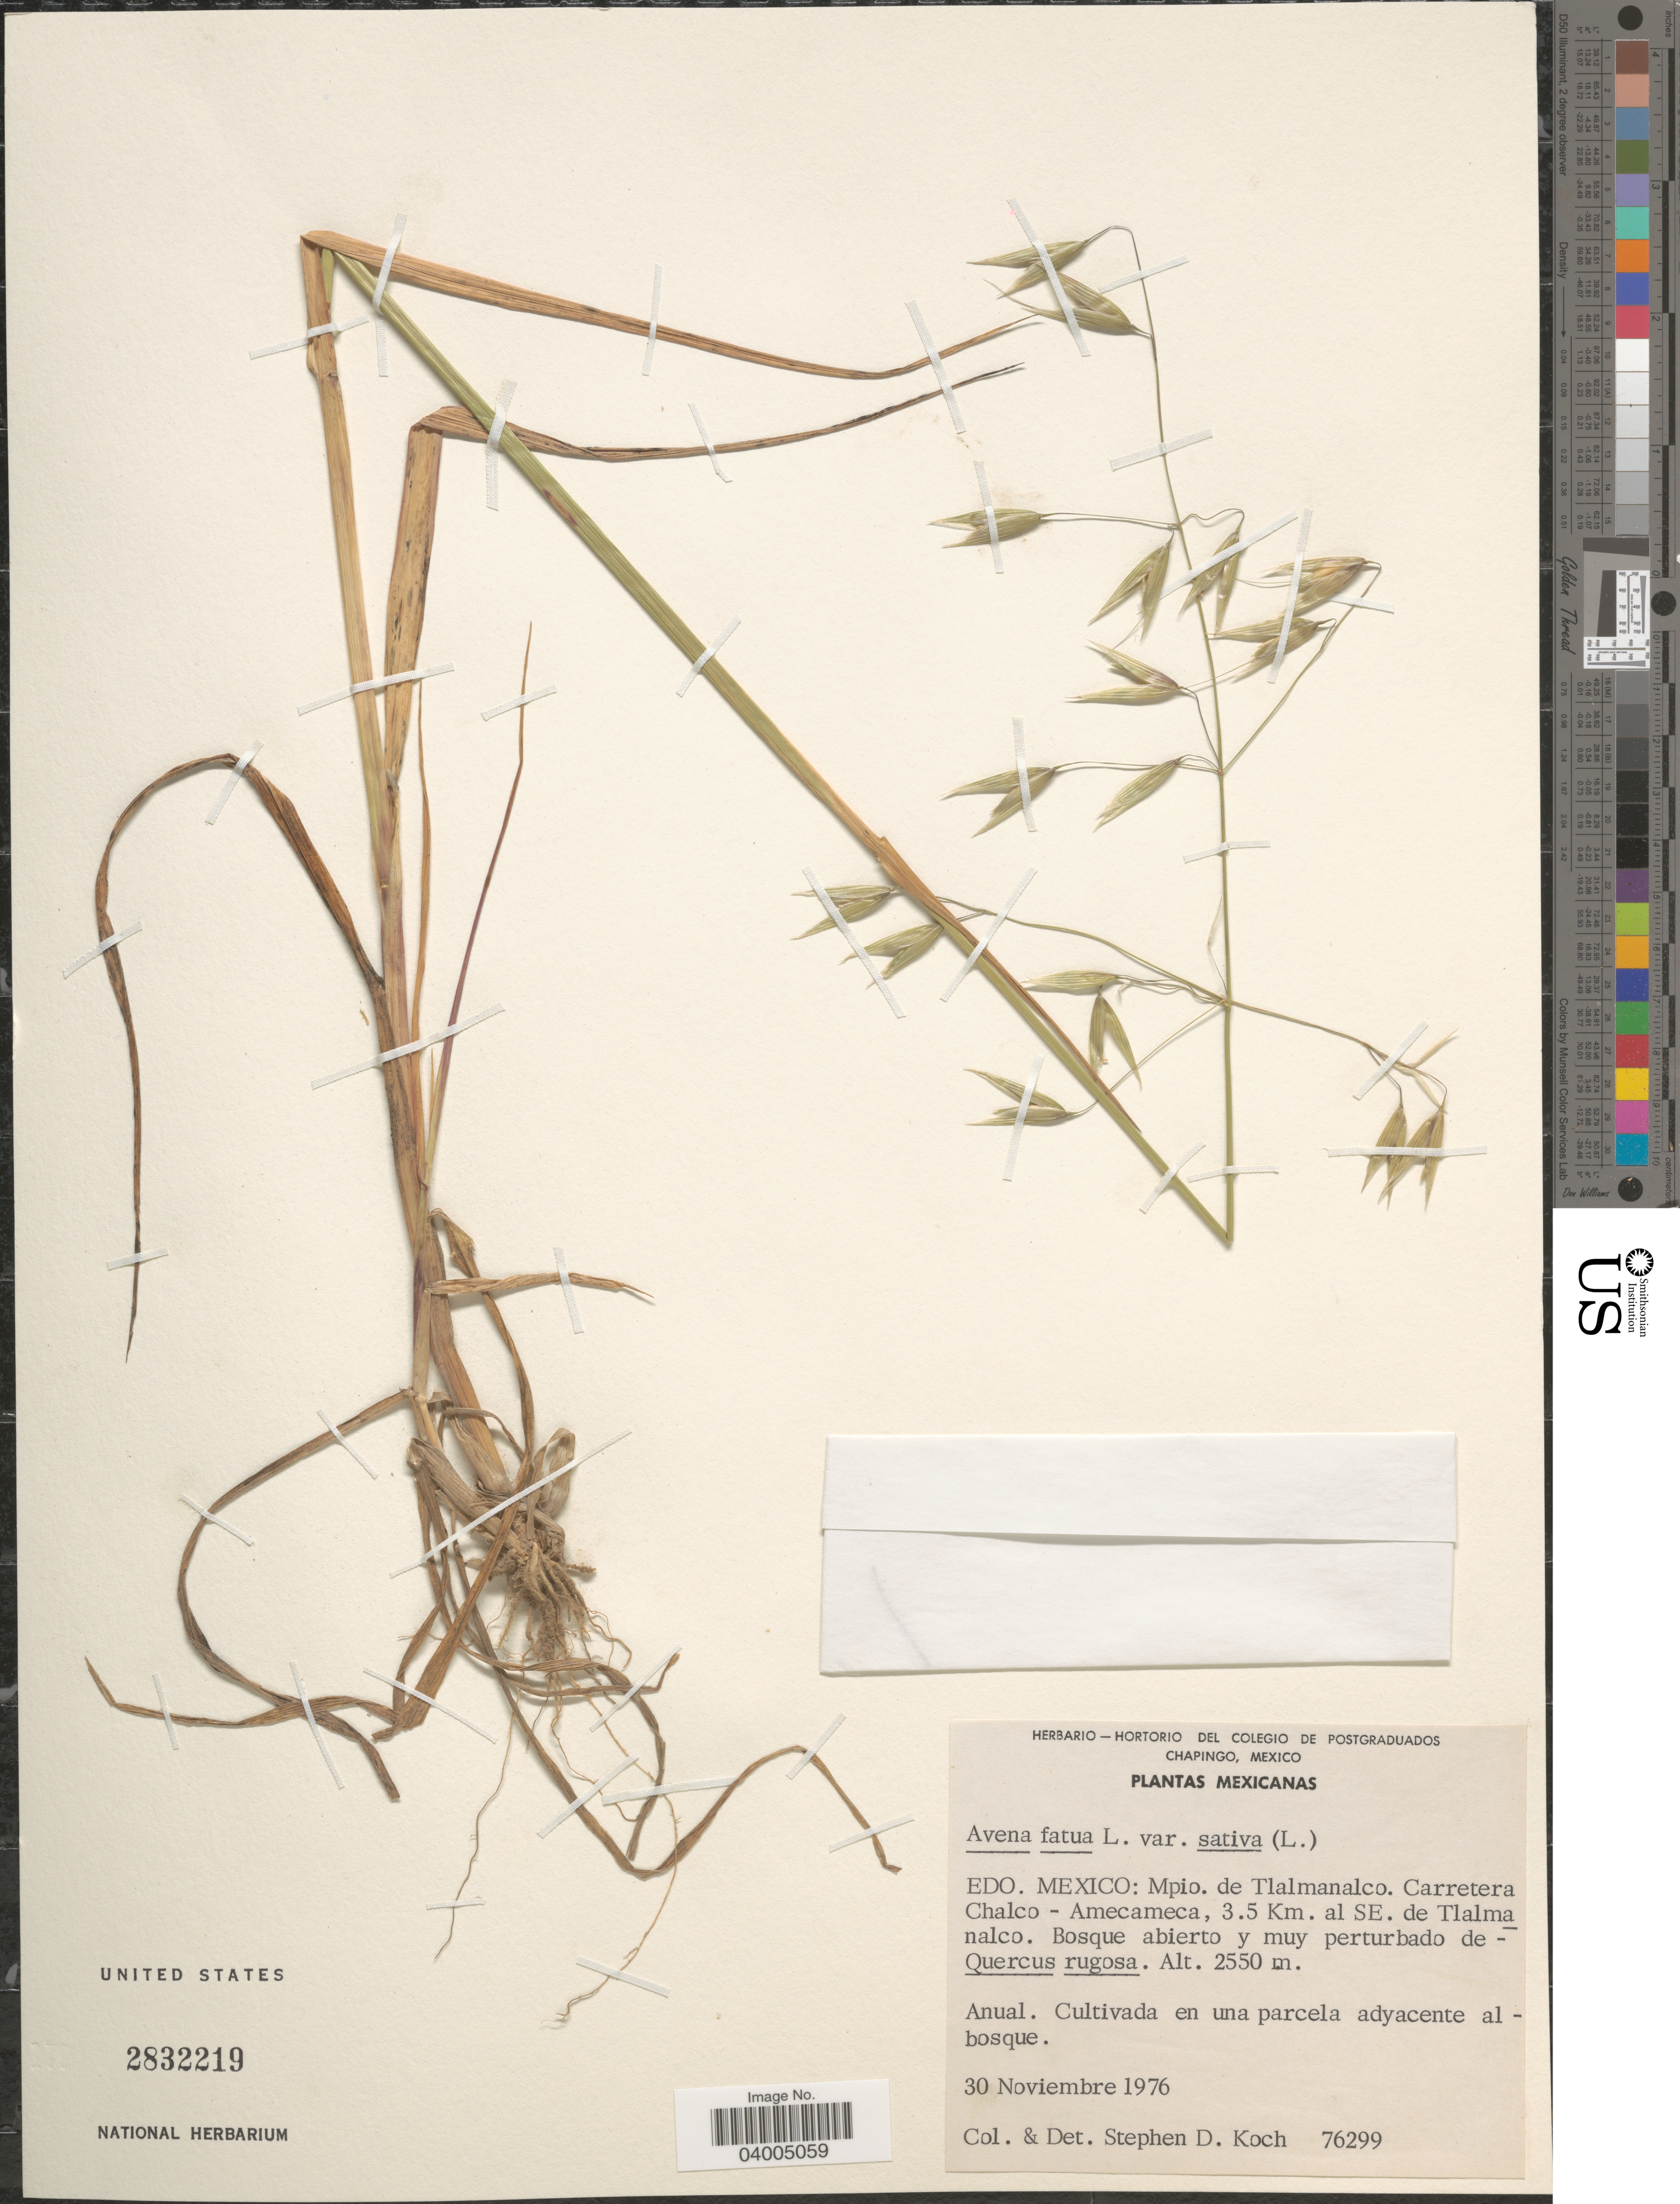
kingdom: Plantae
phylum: Tracheophyta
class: Liliopsida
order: Poales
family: Poaceae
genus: Avena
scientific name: Avena fatua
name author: L.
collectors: S. D. Koch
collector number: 76299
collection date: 1976-11-30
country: Mexico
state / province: México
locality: Mpio. de Tlalmanalco. Carretera Chalco-Amecameca, 3.5 Km. al SE. de Tlalmanalco.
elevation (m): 2550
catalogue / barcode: US 2832219